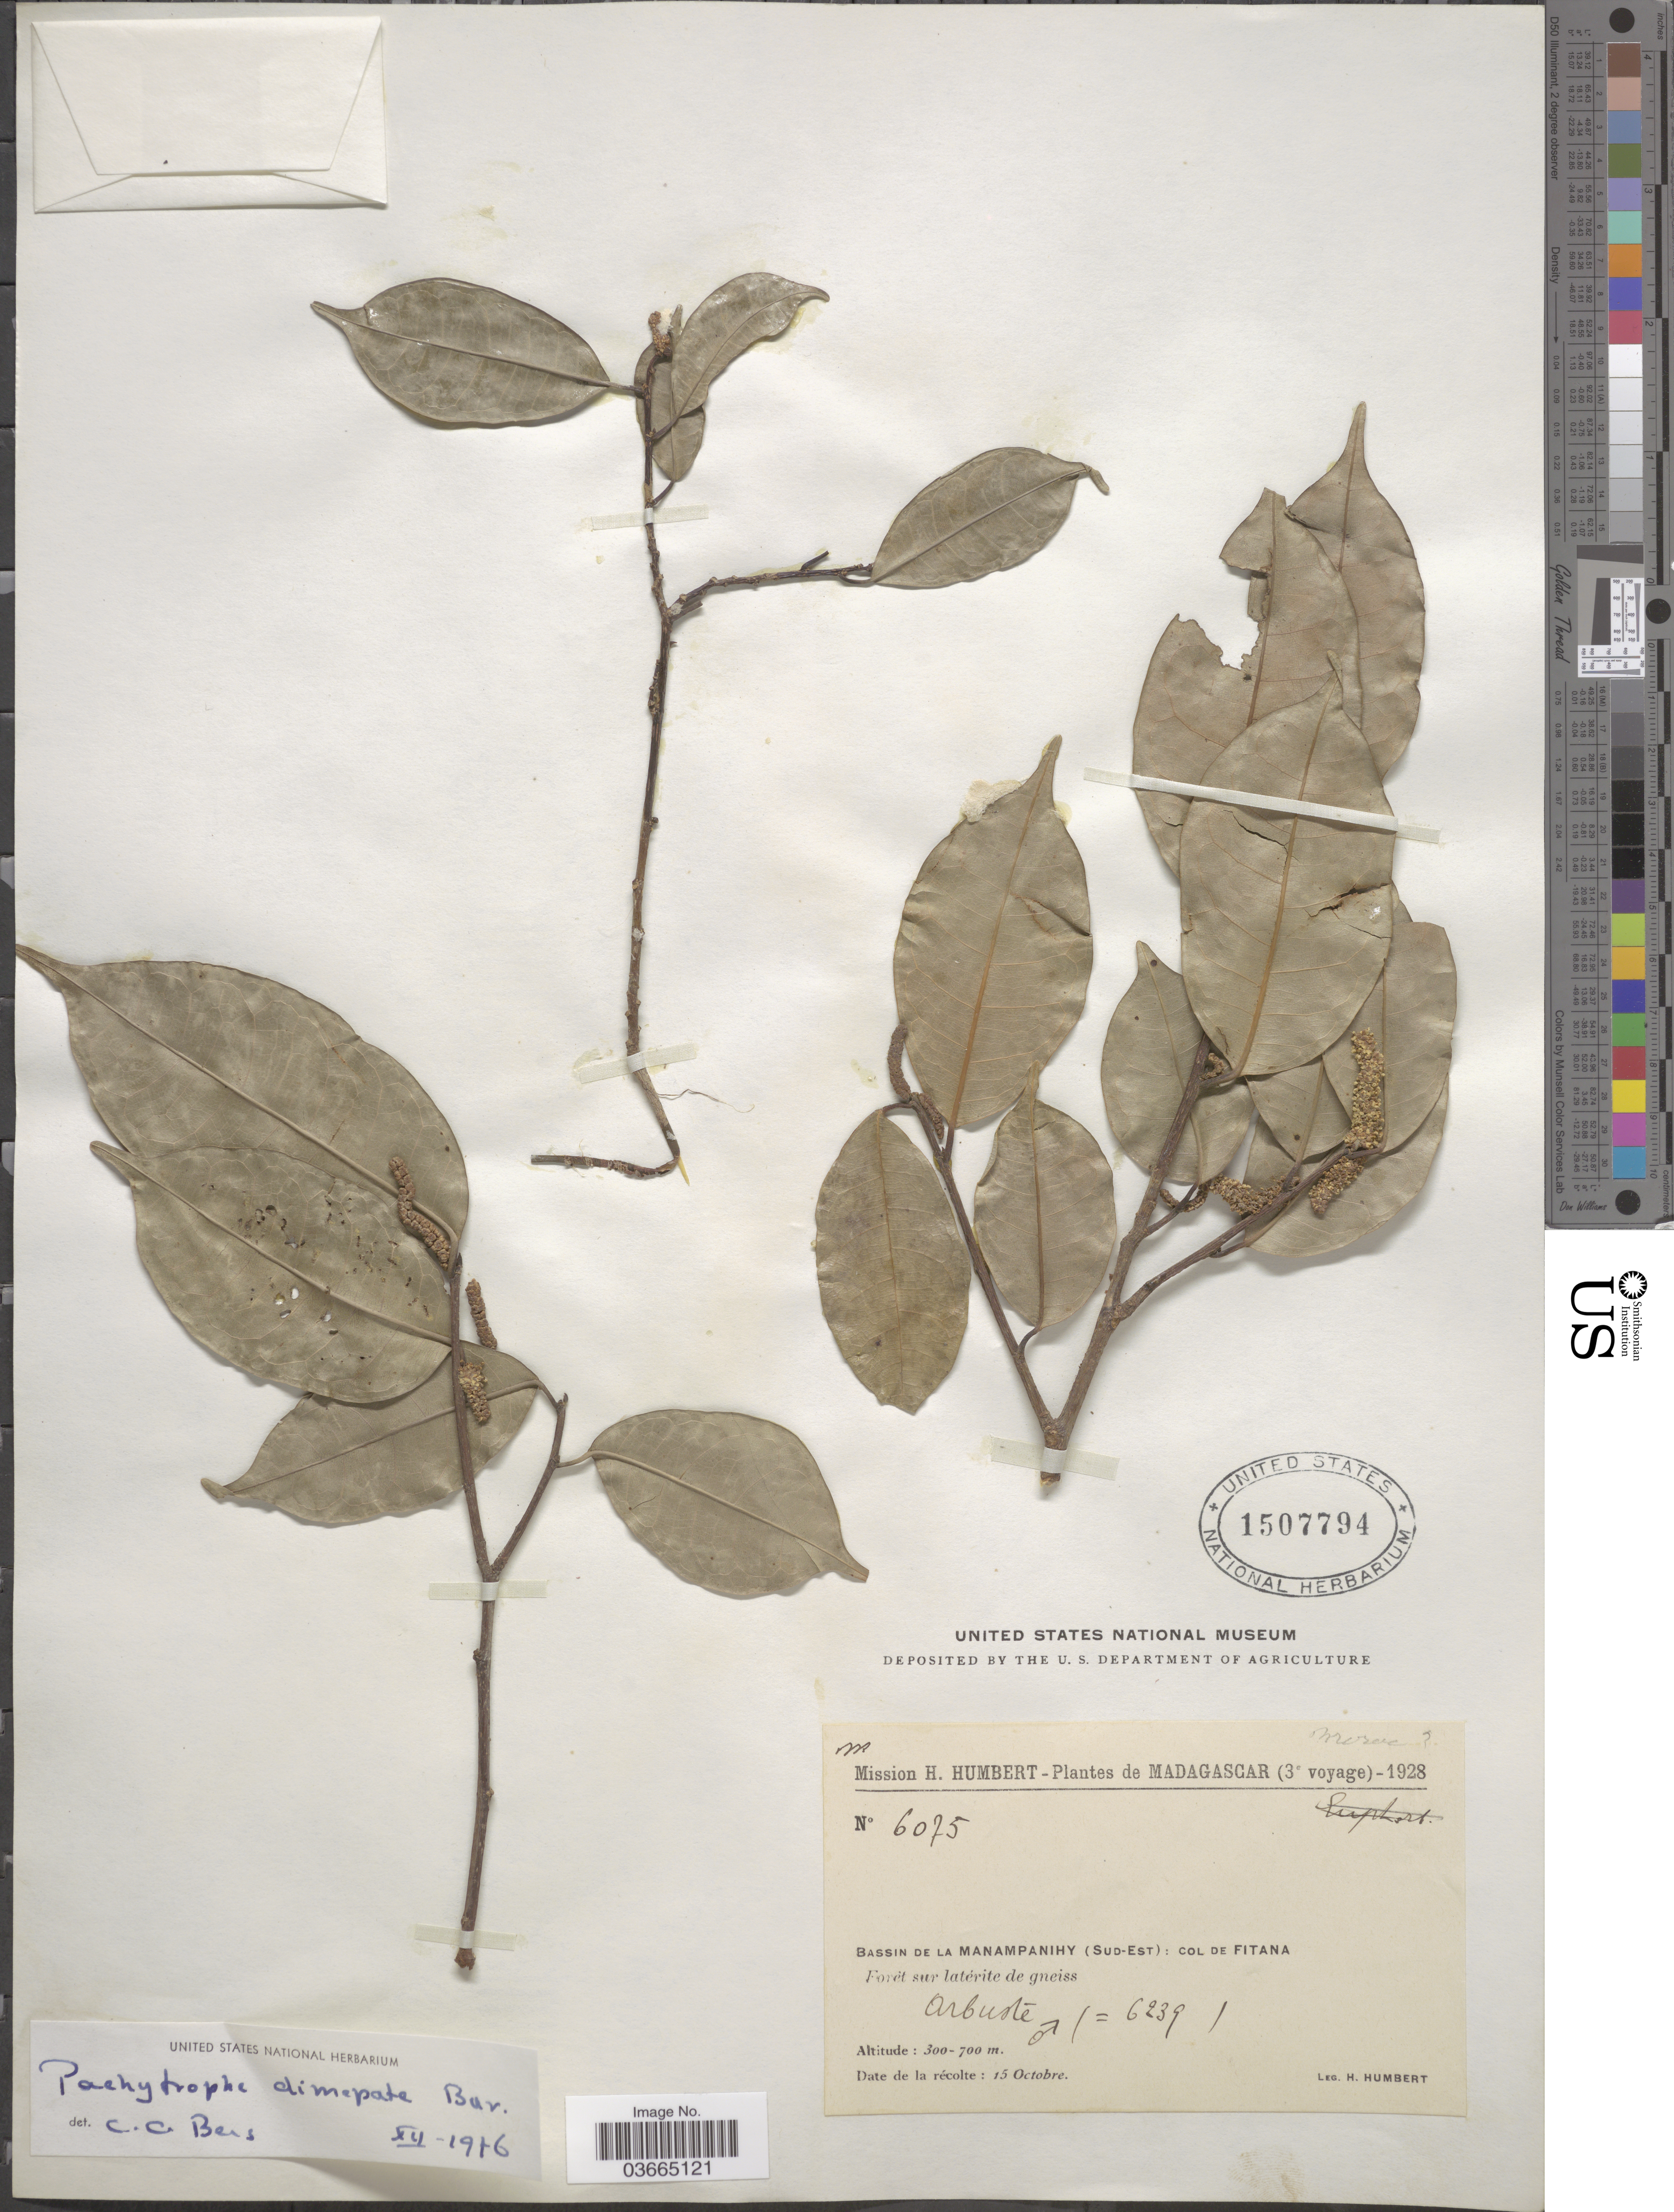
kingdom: Plantae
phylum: Tracheophyta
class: Magnoliopsida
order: Rosales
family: Moraceae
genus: Ampalis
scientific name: Ampalis dimepate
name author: (Bureau) E. M. Gardner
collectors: H. Humbert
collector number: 6075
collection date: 1928-10-15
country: Madagascar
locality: Bassin de la Manampanihy (Sud-Est): Col de Fitana.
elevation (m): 300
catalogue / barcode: US 1507794